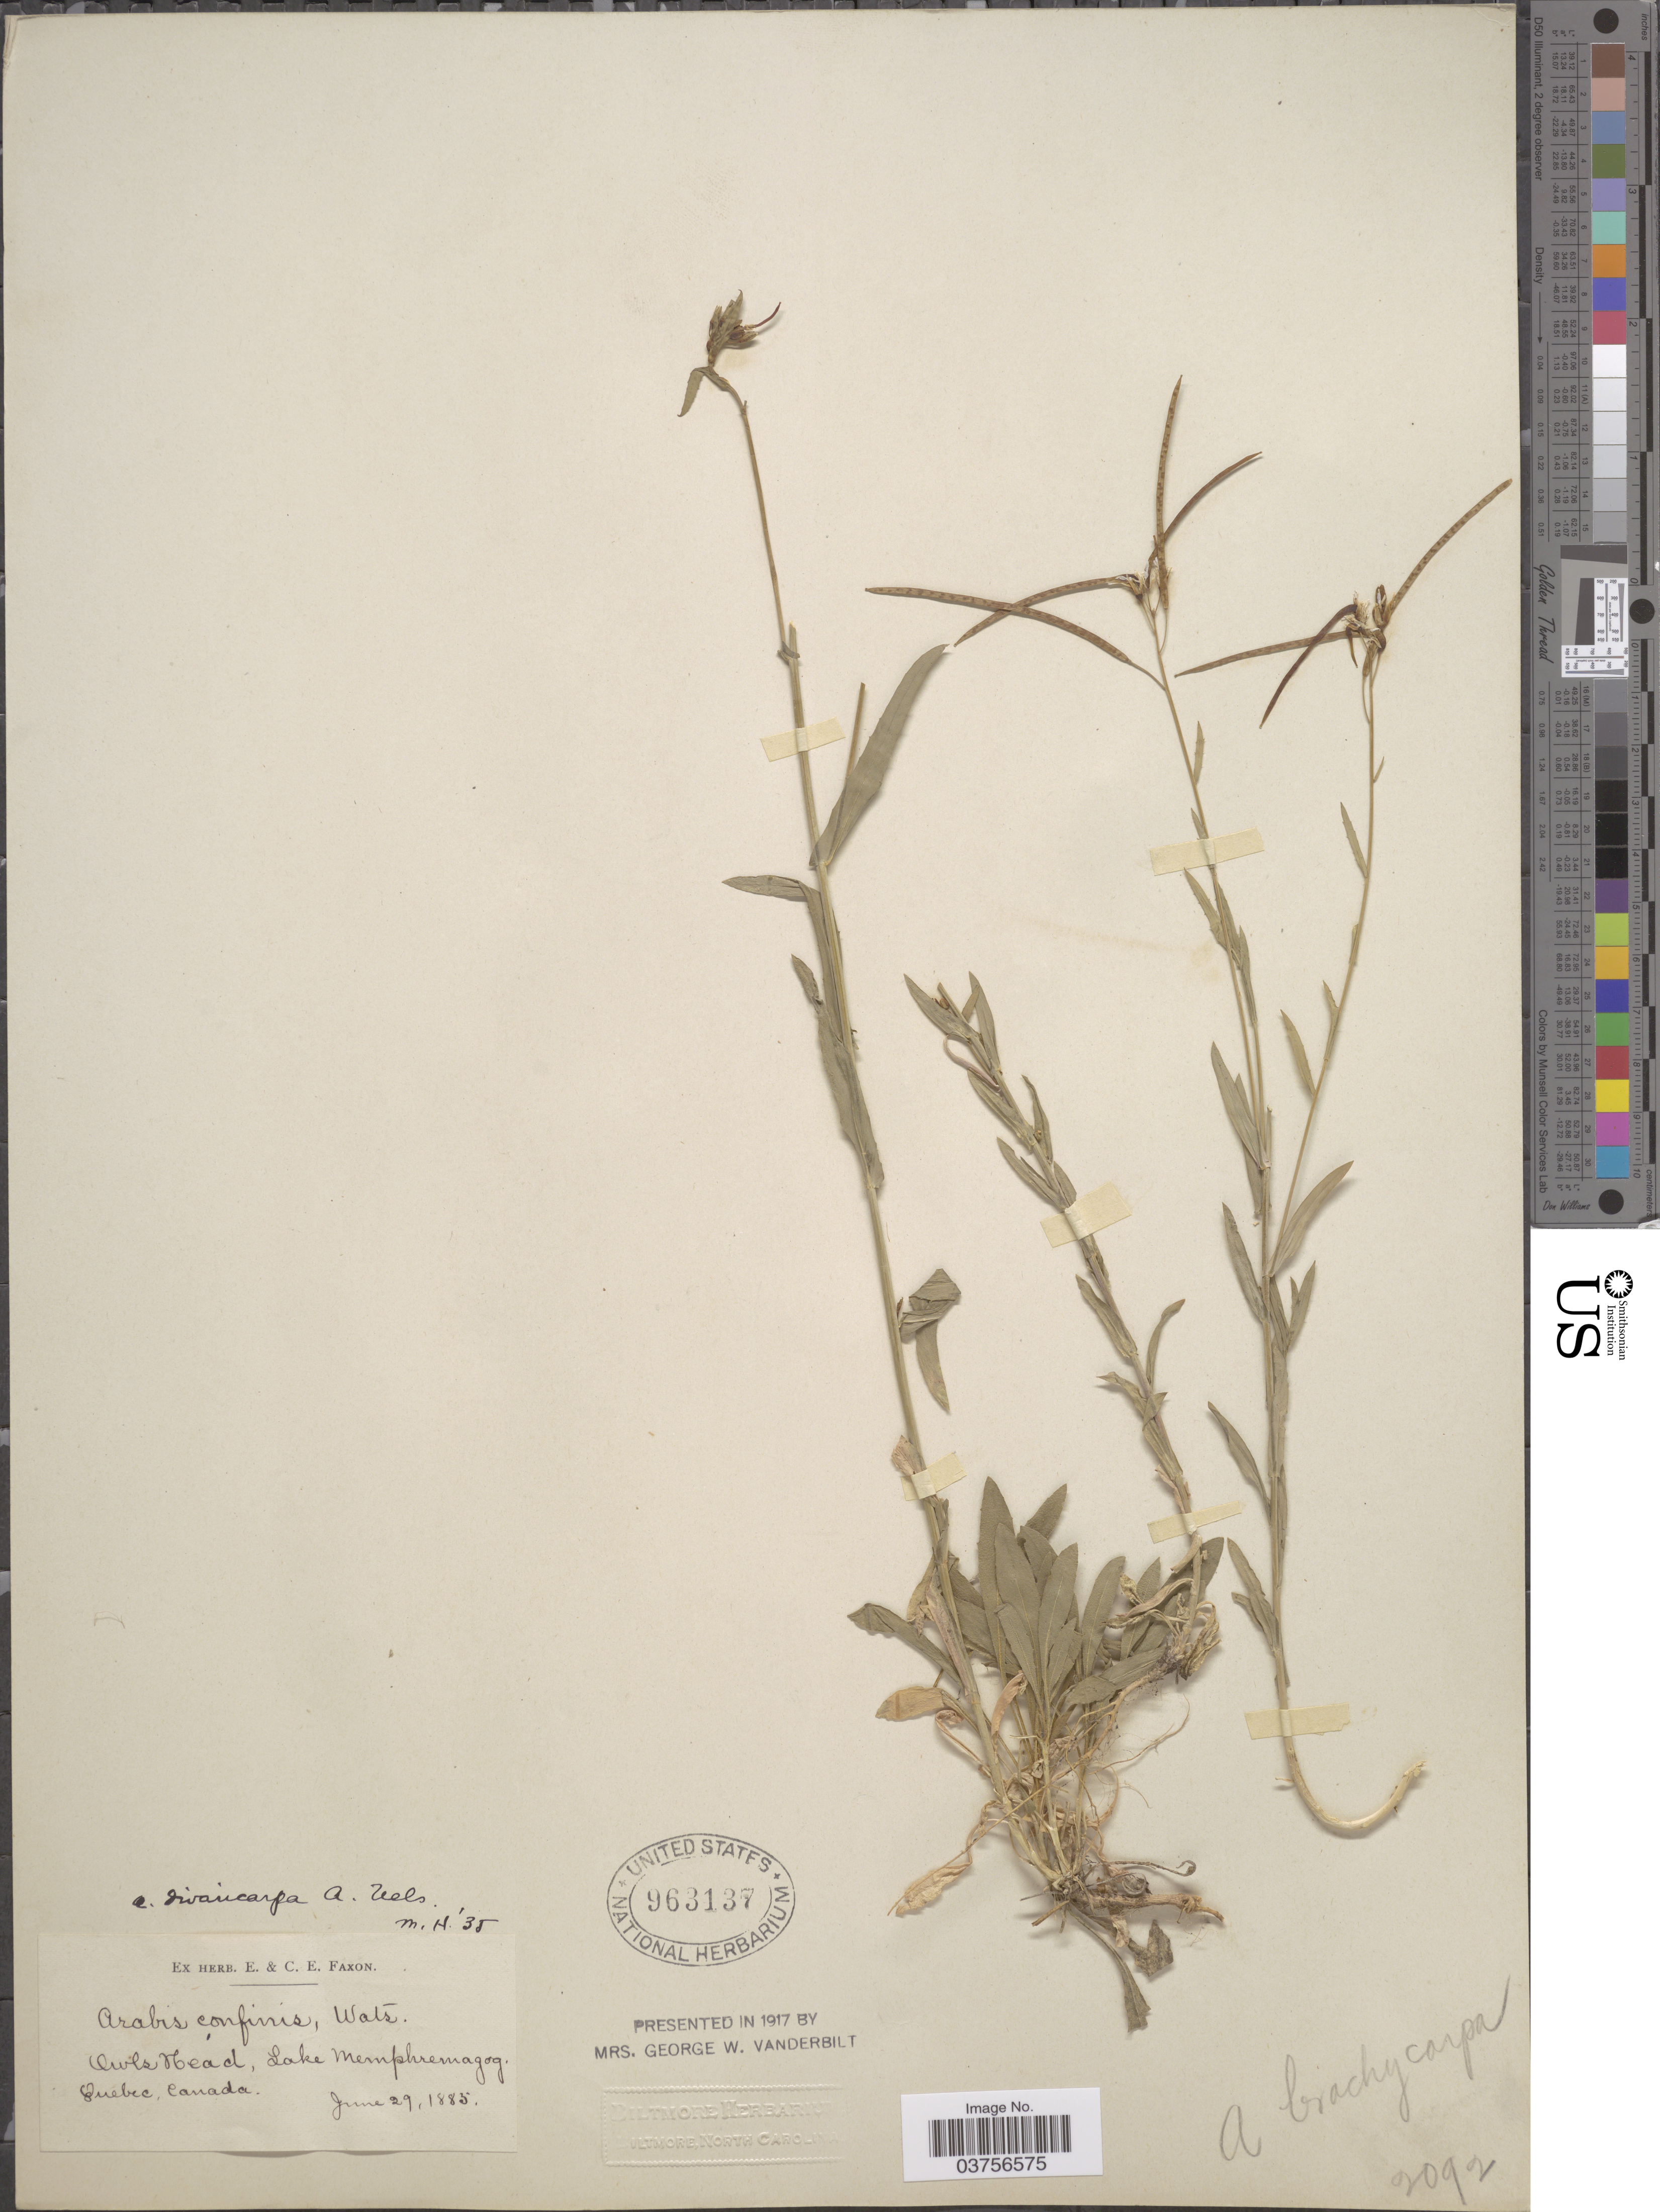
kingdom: Plantae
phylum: Tracheophyta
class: Magnoliopsida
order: Brassicales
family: Brassicaceae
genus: Arabis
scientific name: Arabis divaricarpa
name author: A. Nelson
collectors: ex herb. E. & C.E. Faxon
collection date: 1885-06-29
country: Canada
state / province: Quebec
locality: Owls Head, Lake Memphremagog.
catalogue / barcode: US 963137